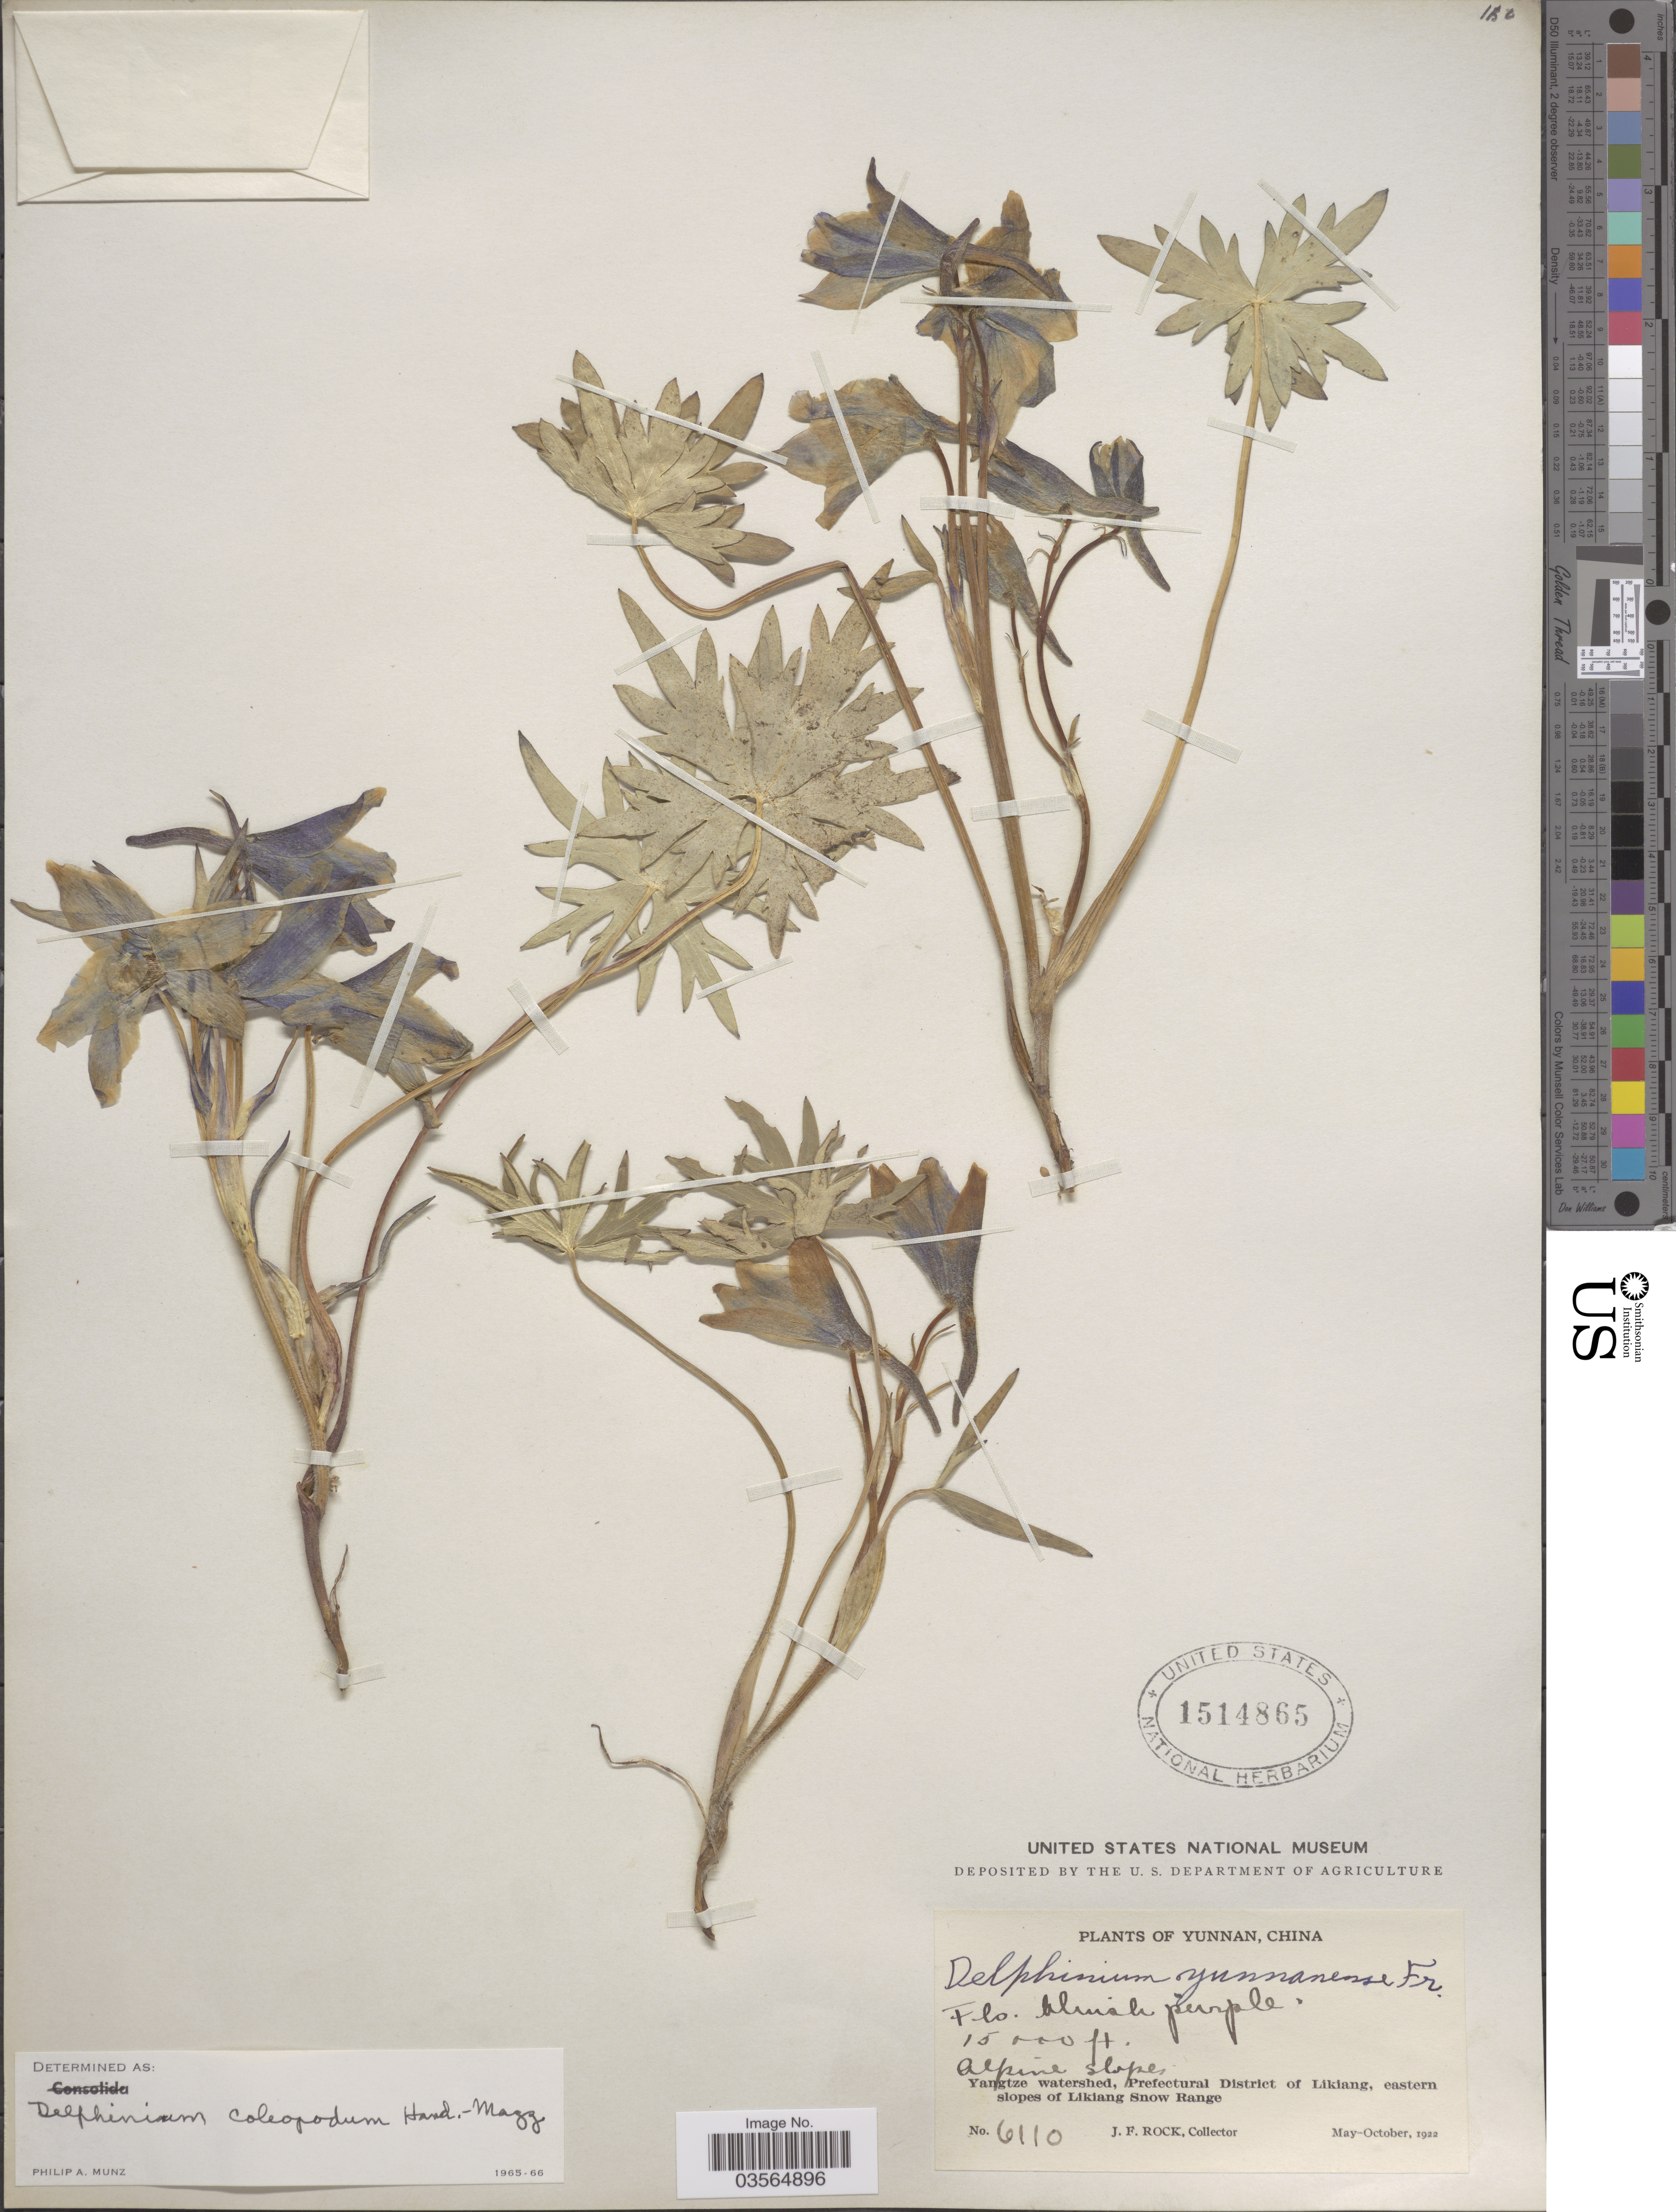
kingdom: Plantae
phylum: Tracheophyta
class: Magnoliopsida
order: Ranunculales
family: Ranunculaceae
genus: Delphinium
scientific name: Delphinium coleopodum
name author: Hand.-Mazz.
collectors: J. Rock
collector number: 6110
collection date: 1922-05/1922-10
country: China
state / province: Yunnan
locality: Alpine slopes. Yangtze watershed, Prefectural District of Likiang, eastern slopes of Likiang Snow Range.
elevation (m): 4572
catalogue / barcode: US 1514865